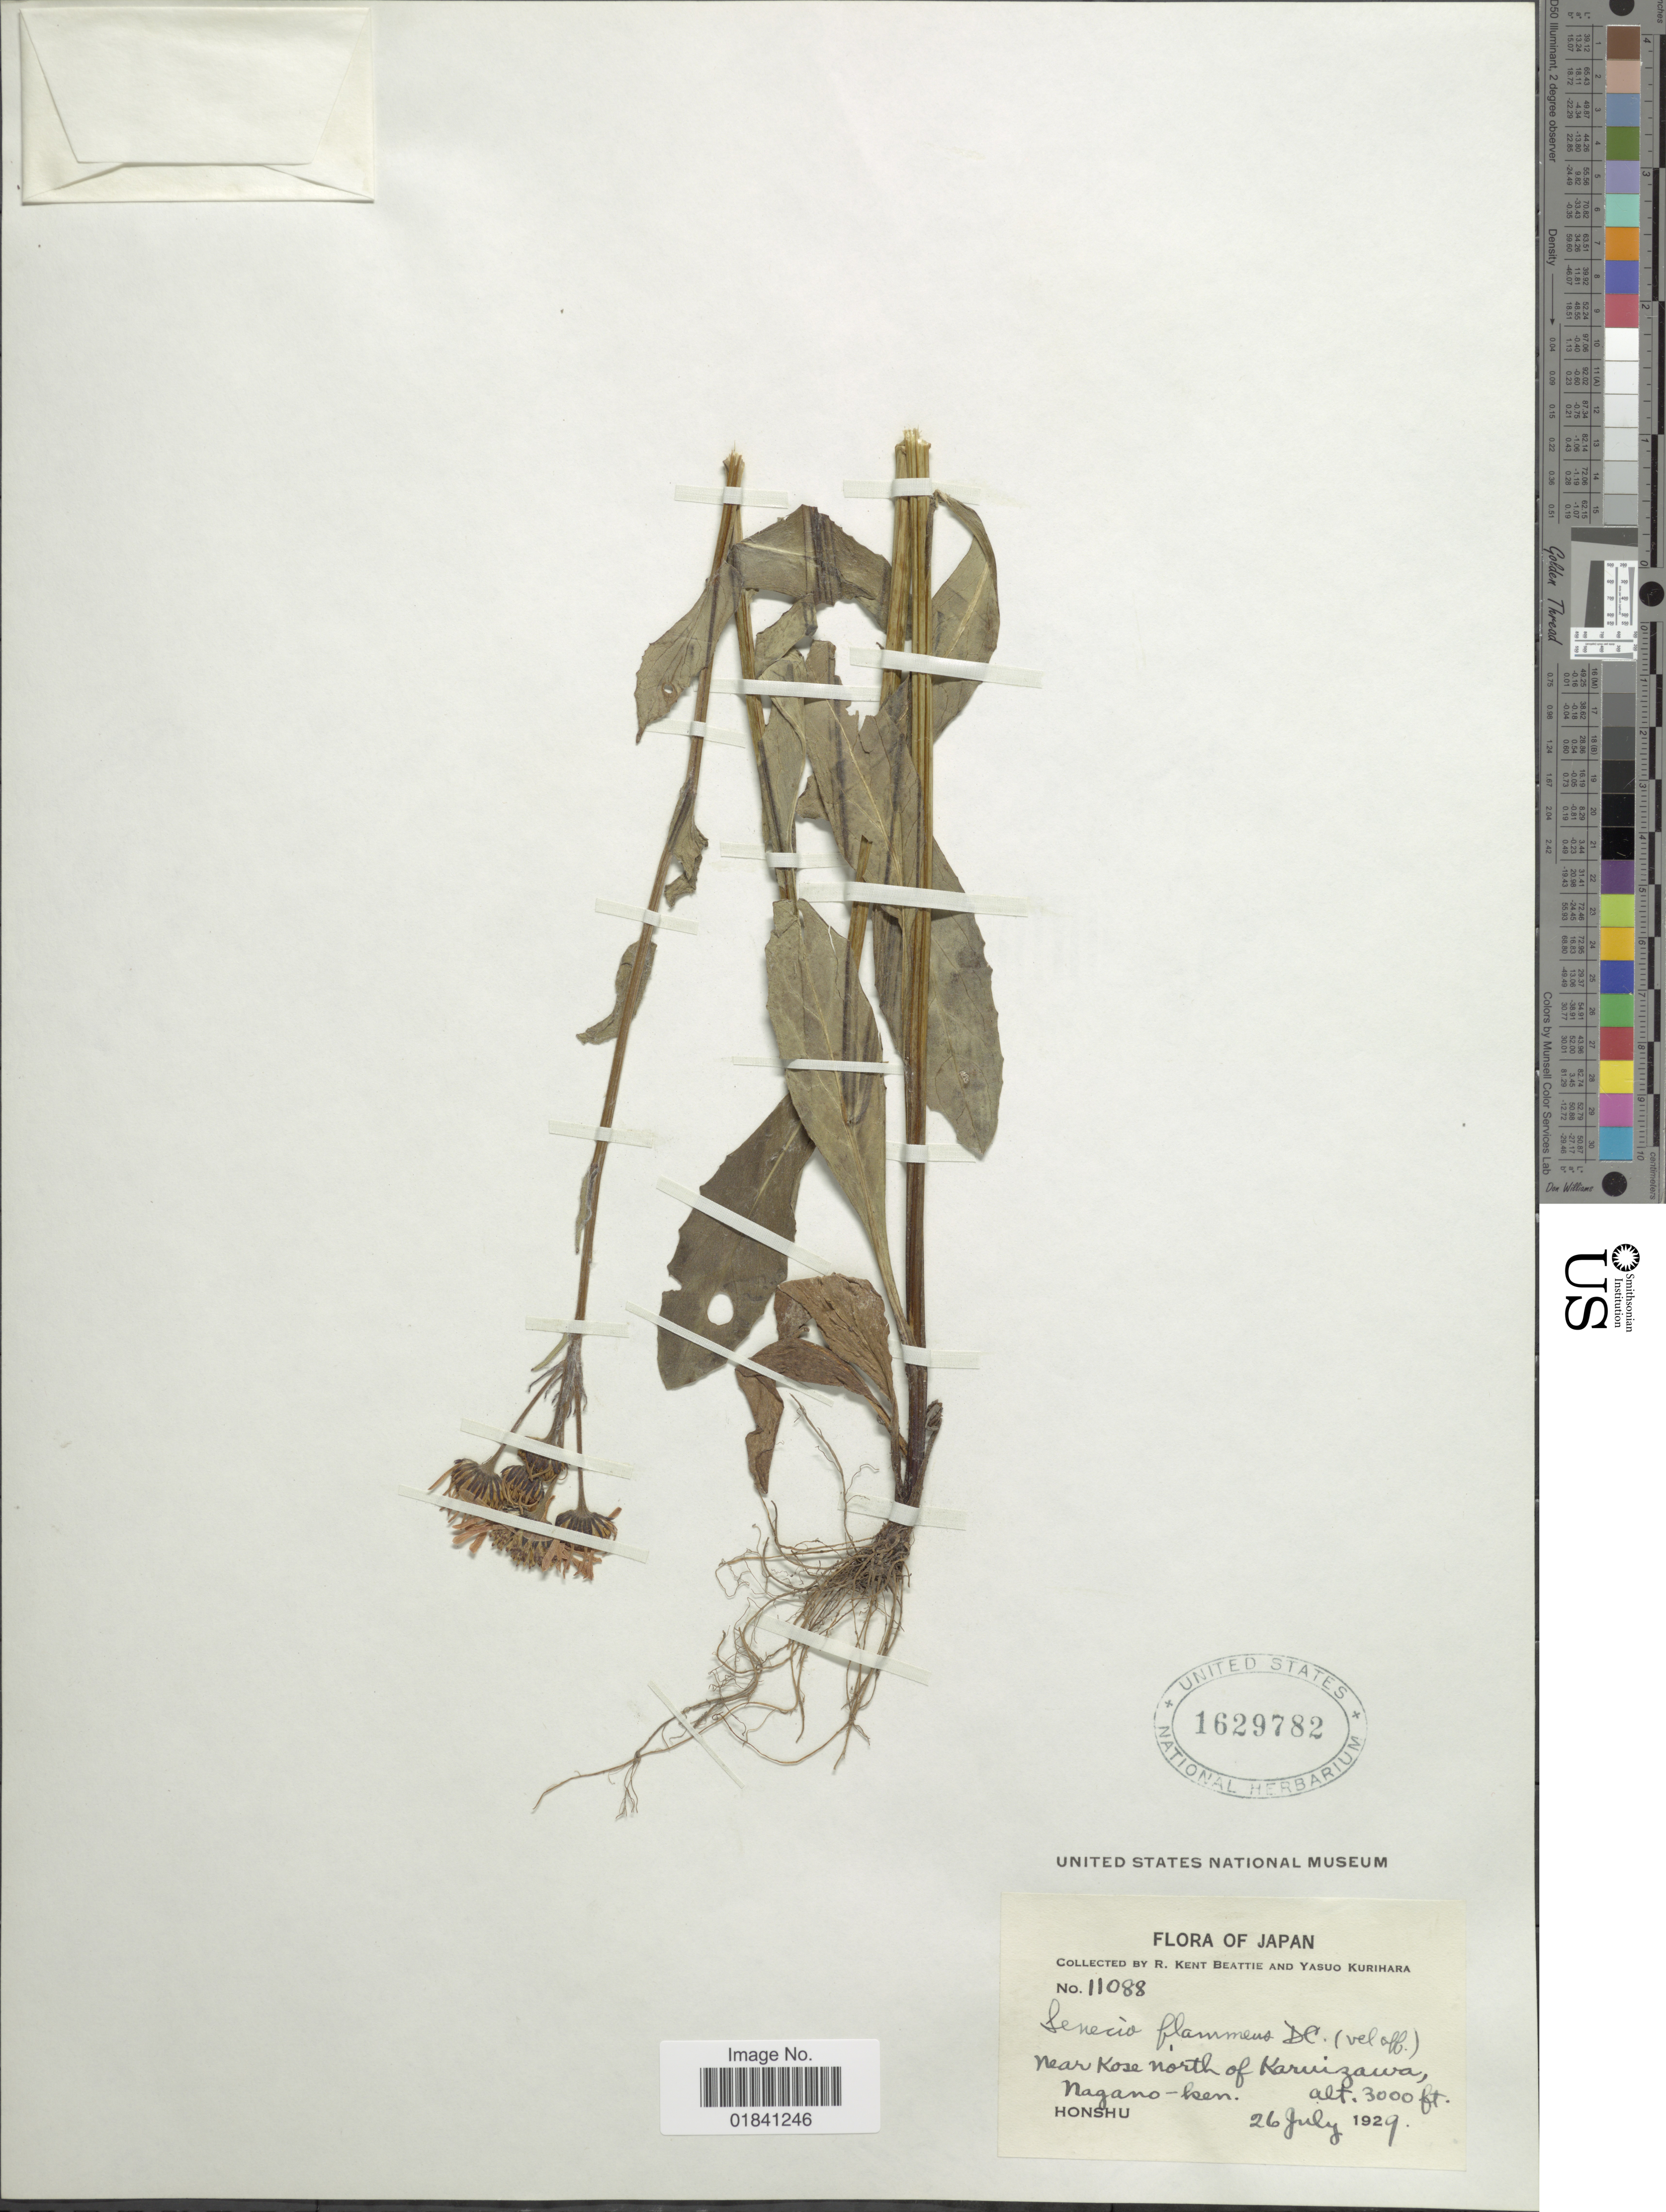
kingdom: Plantae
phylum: Tracheophyta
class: Magnoliopsida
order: Asterales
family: Asteraceae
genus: Senecio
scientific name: Senecio flammeus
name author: Turcz. ex A. DC.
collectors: R. K. Beattie & Y. Kurihara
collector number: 11088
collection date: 1929-07-26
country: Japan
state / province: Nagano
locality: Near Kose north of Karuizawa, Nagano-ken. Honshu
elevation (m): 914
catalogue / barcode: US 1629782